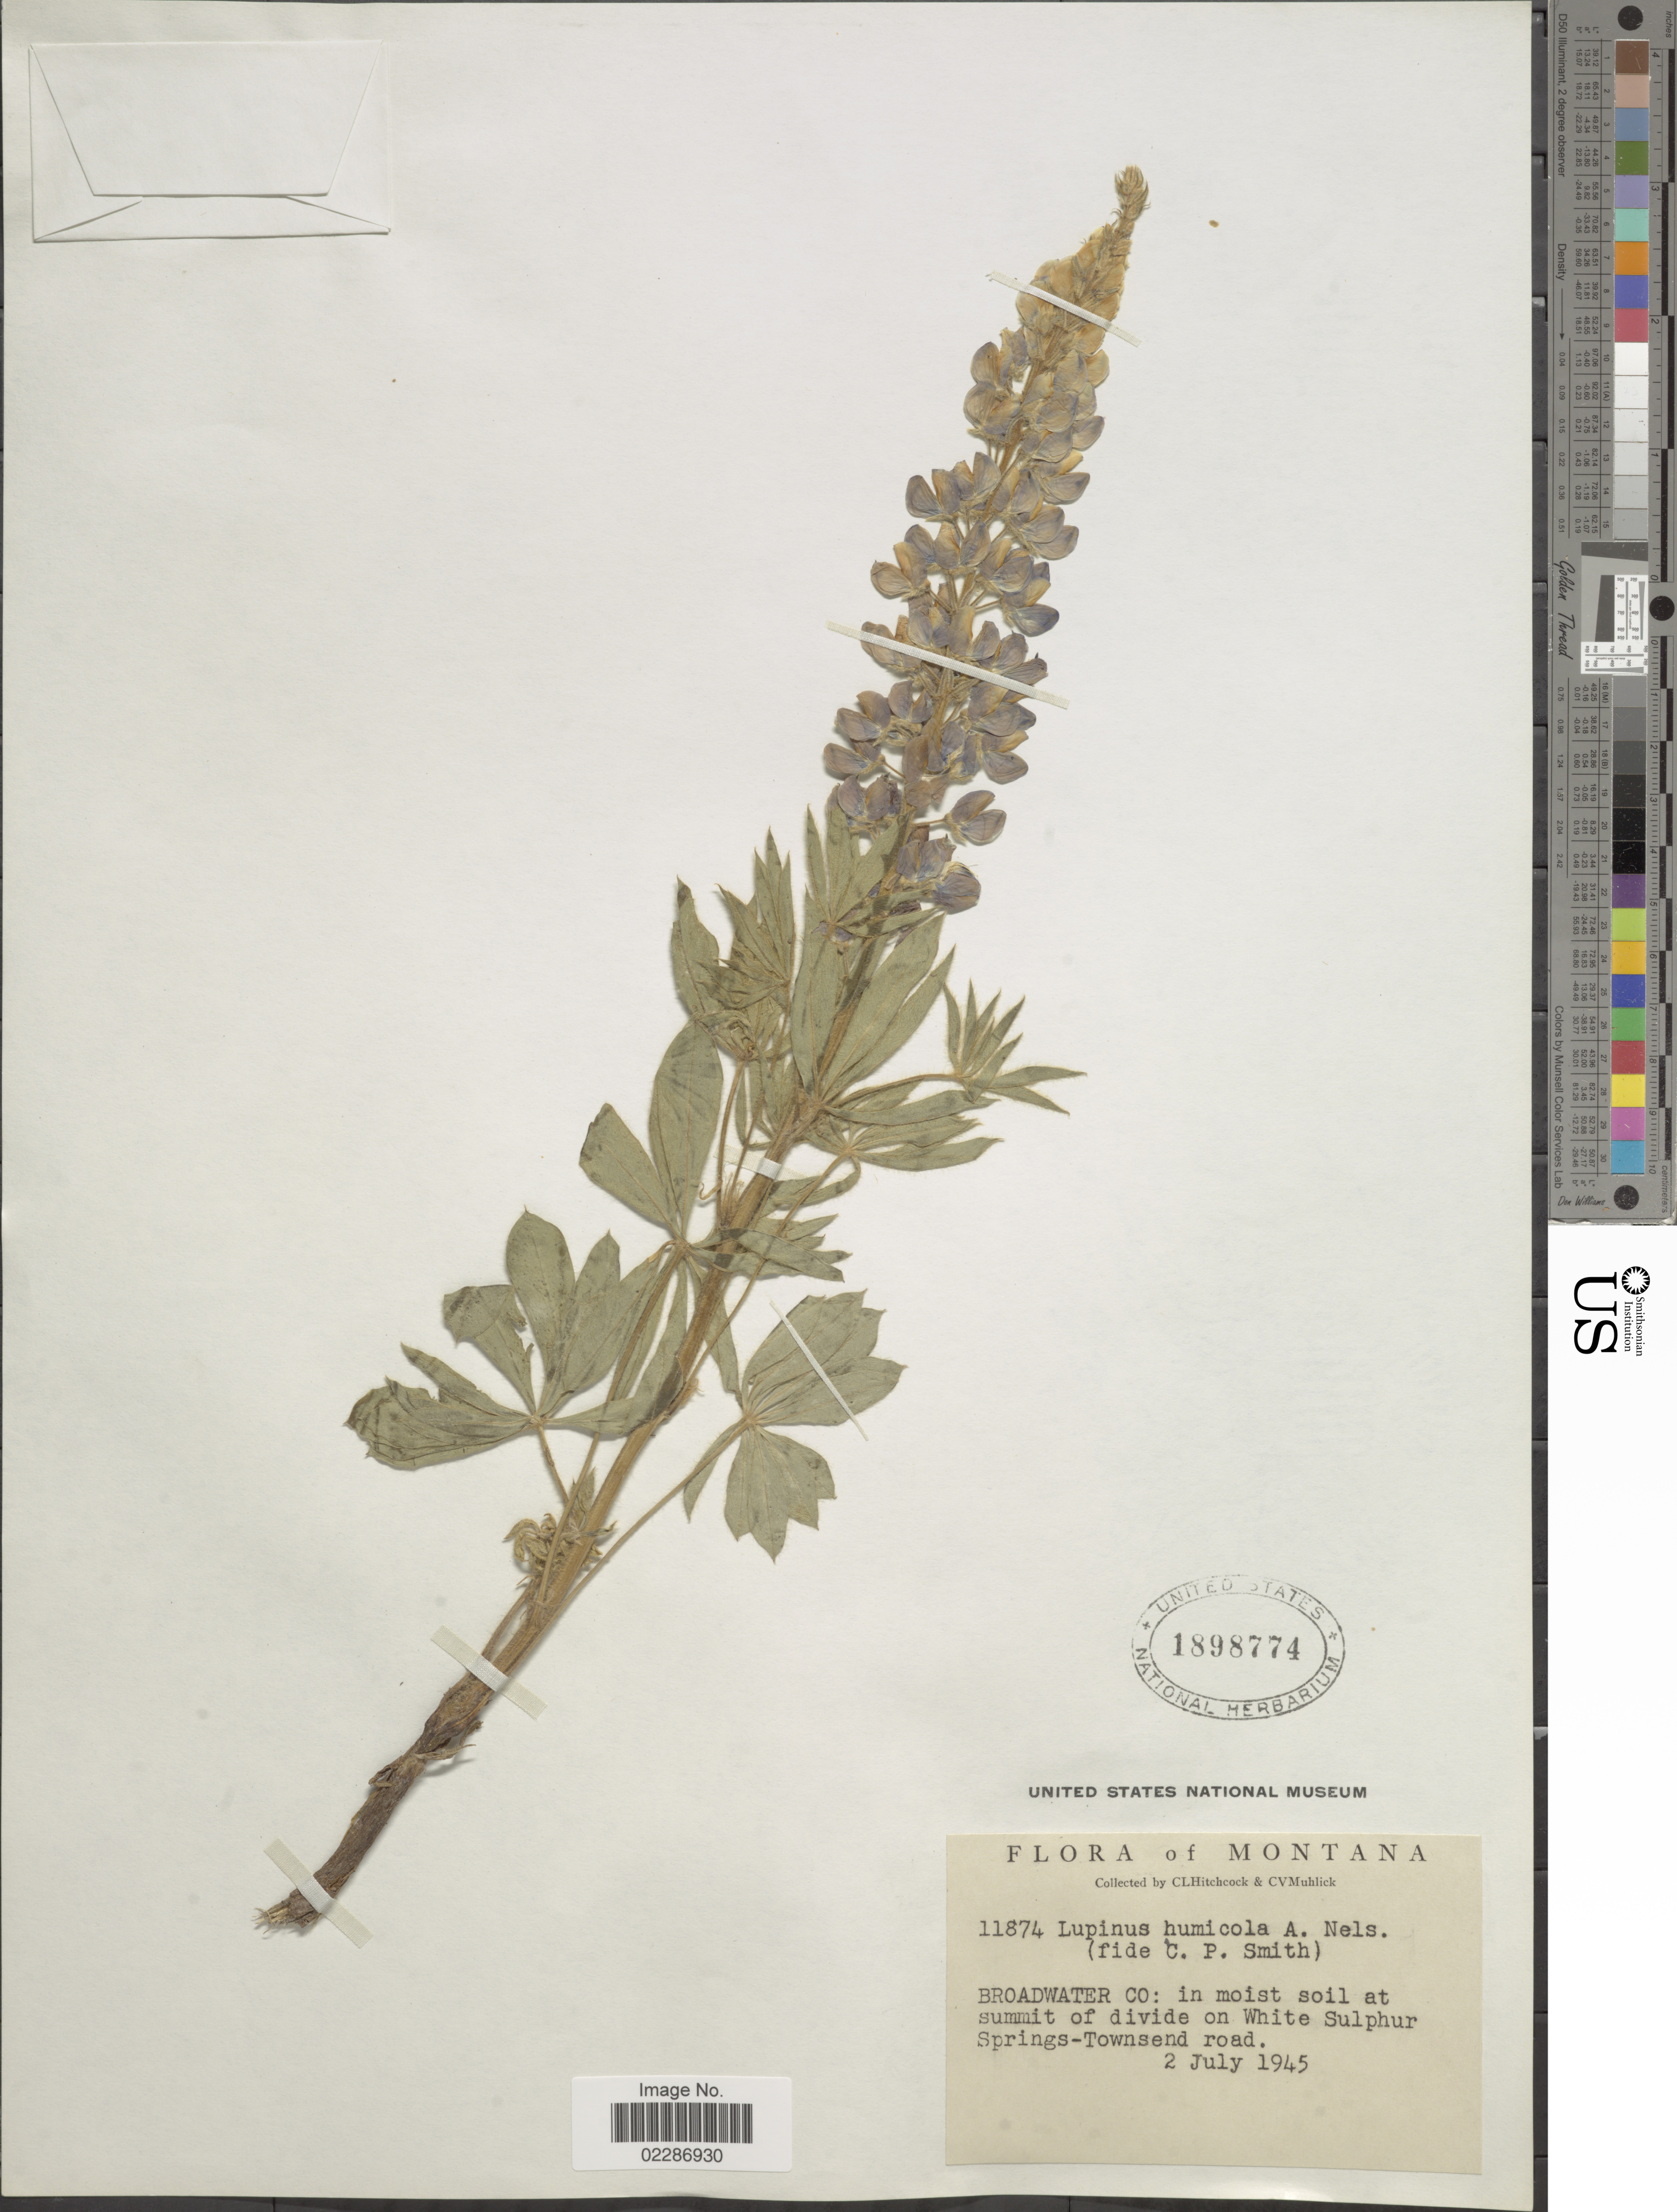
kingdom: Plantae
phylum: Tracheophyta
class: Magnoliopsida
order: Fabales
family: Fabaceae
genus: Lupinus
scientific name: Lupinus wyethii subsp. wyethii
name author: S. Watson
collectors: C. L. Hitchcock & C. V. Muhlick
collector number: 11874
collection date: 1945-07-02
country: United States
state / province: Montana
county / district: Broadwater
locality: In moist soil at summit of divide on White Sulphur Springs-Townsend road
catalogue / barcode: US 1898774